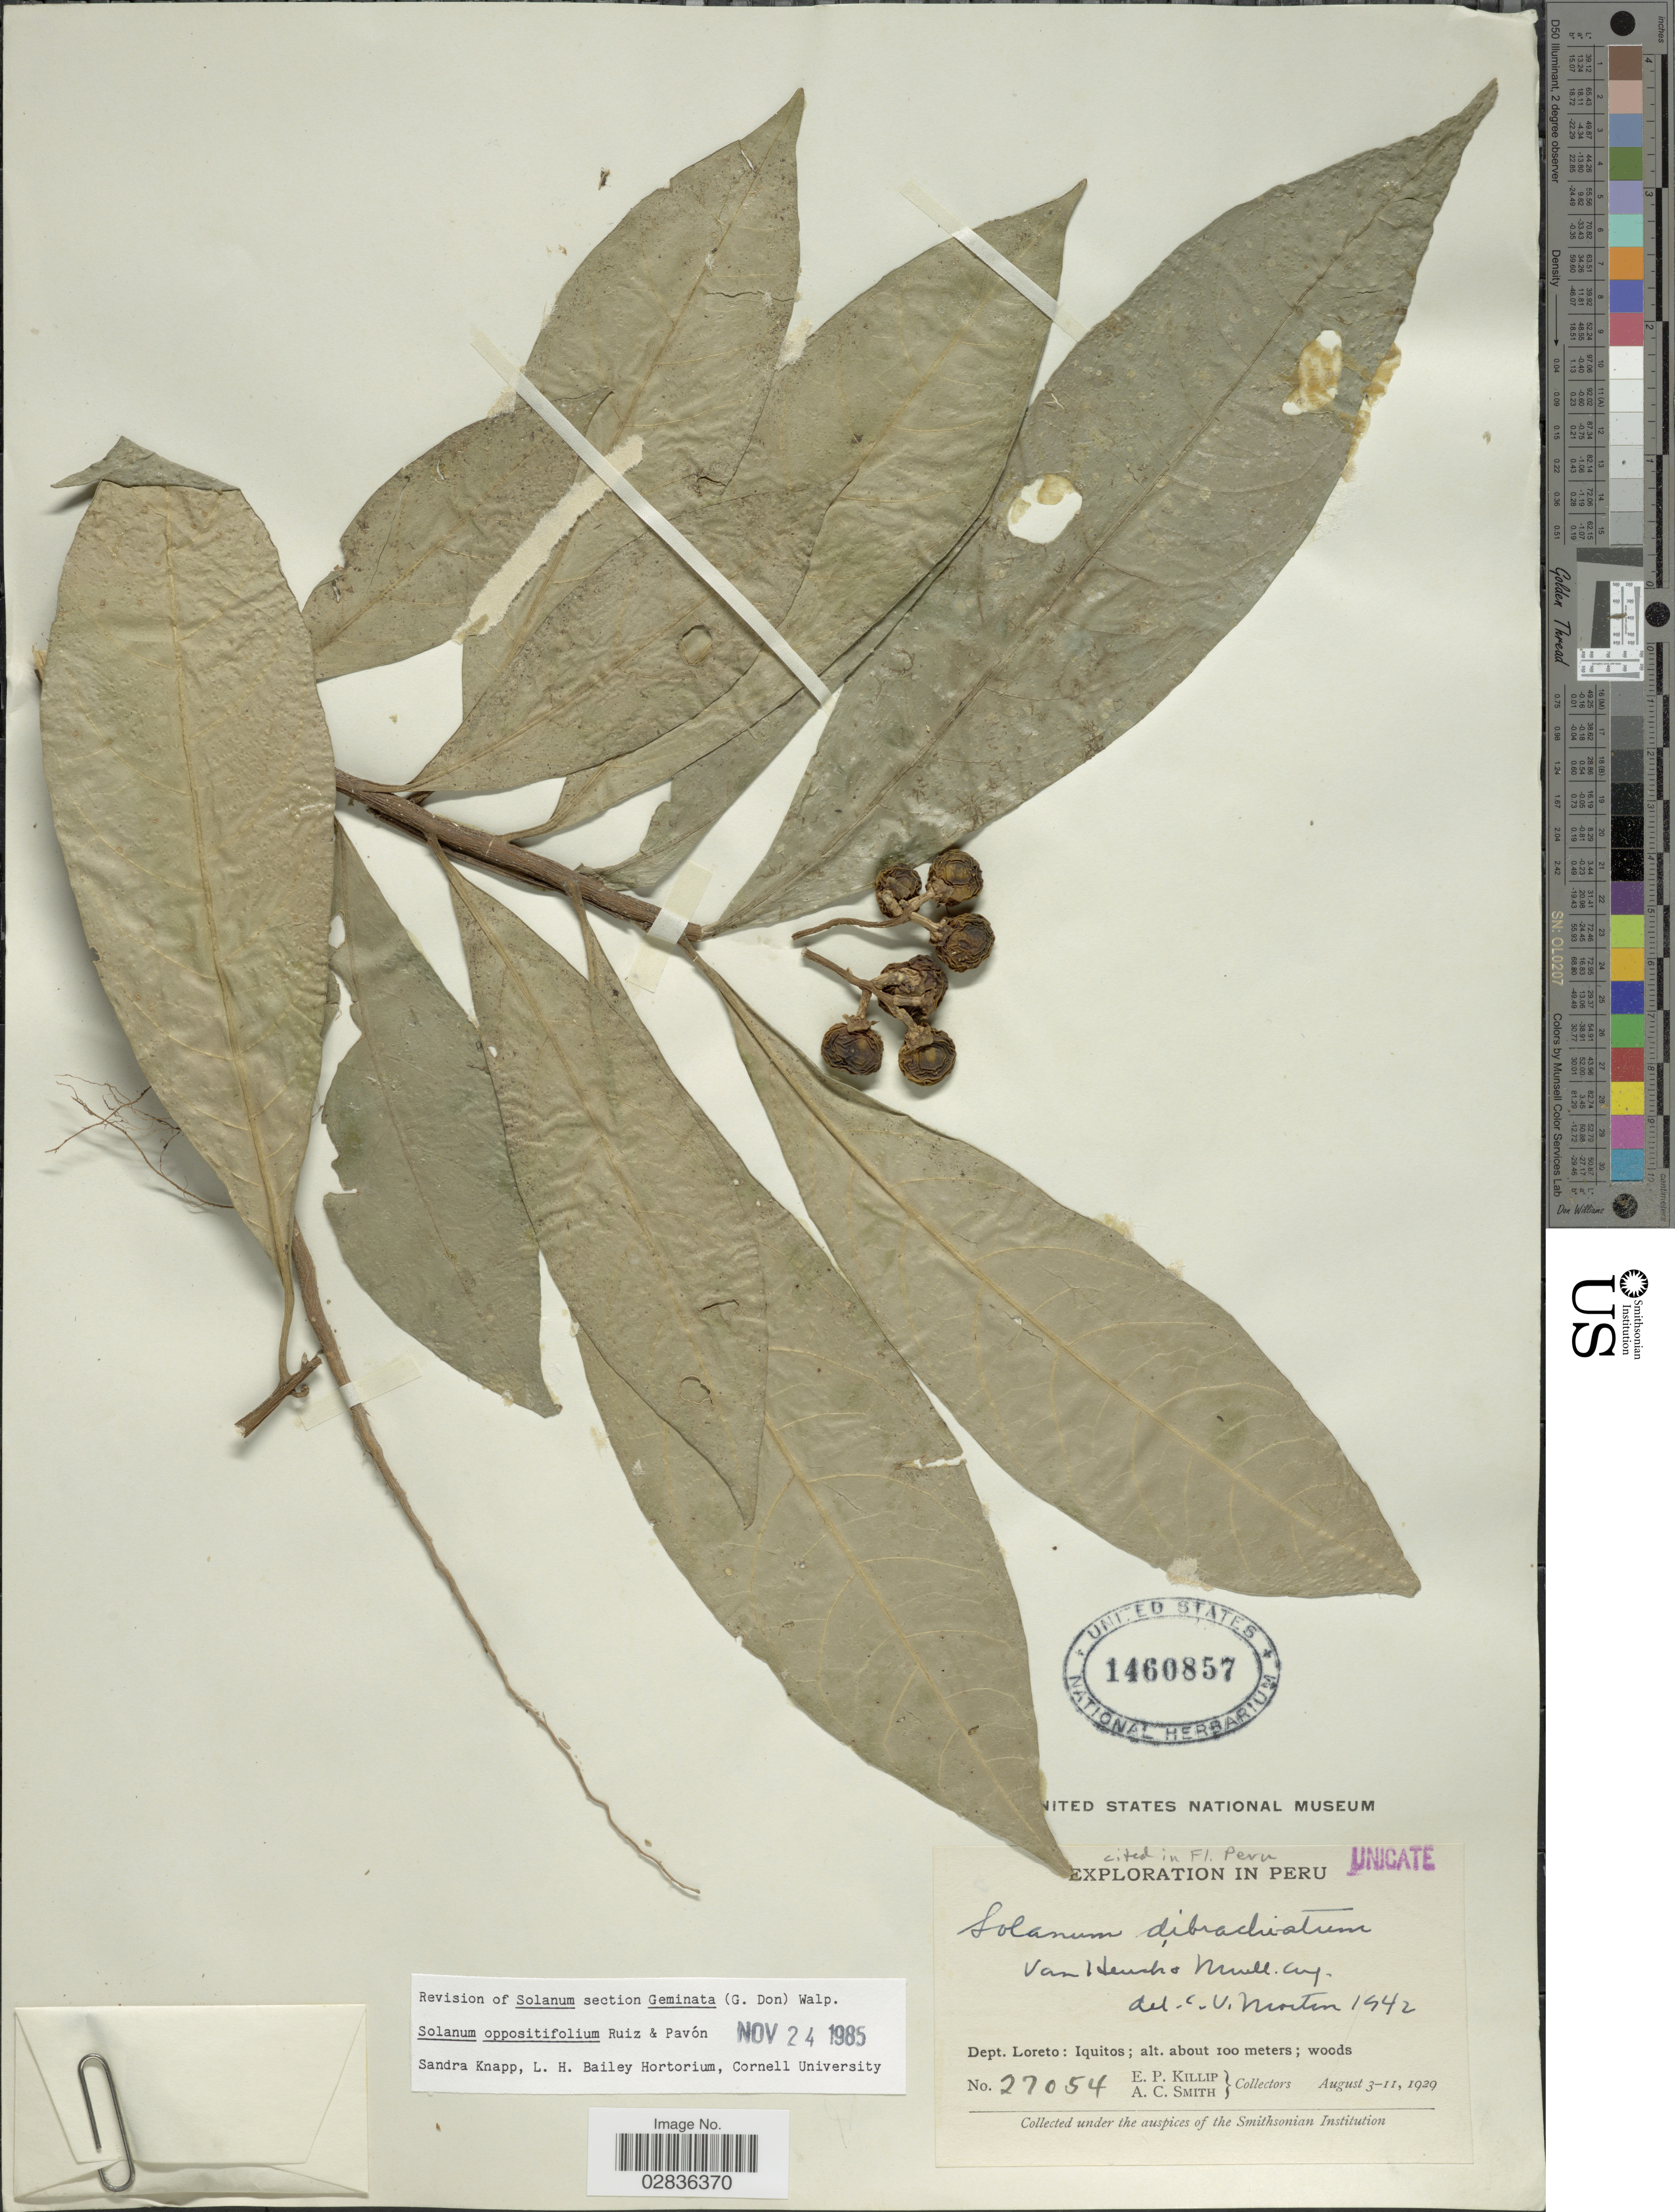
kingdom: Plantae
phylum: Tracheophyta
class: Magnoliopsida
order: Solanales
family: Solanaceae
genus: Solanum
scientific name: Solanum oppositifolium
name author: Ruiz & Pav.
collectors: E. P. Killip & A. C. Smith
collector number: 27054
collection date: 1929-08-03/1929-08-11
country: Peru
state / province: Loreto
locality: Dept. Loreto: Iquitos.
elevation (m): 100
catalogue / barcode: US 1460857